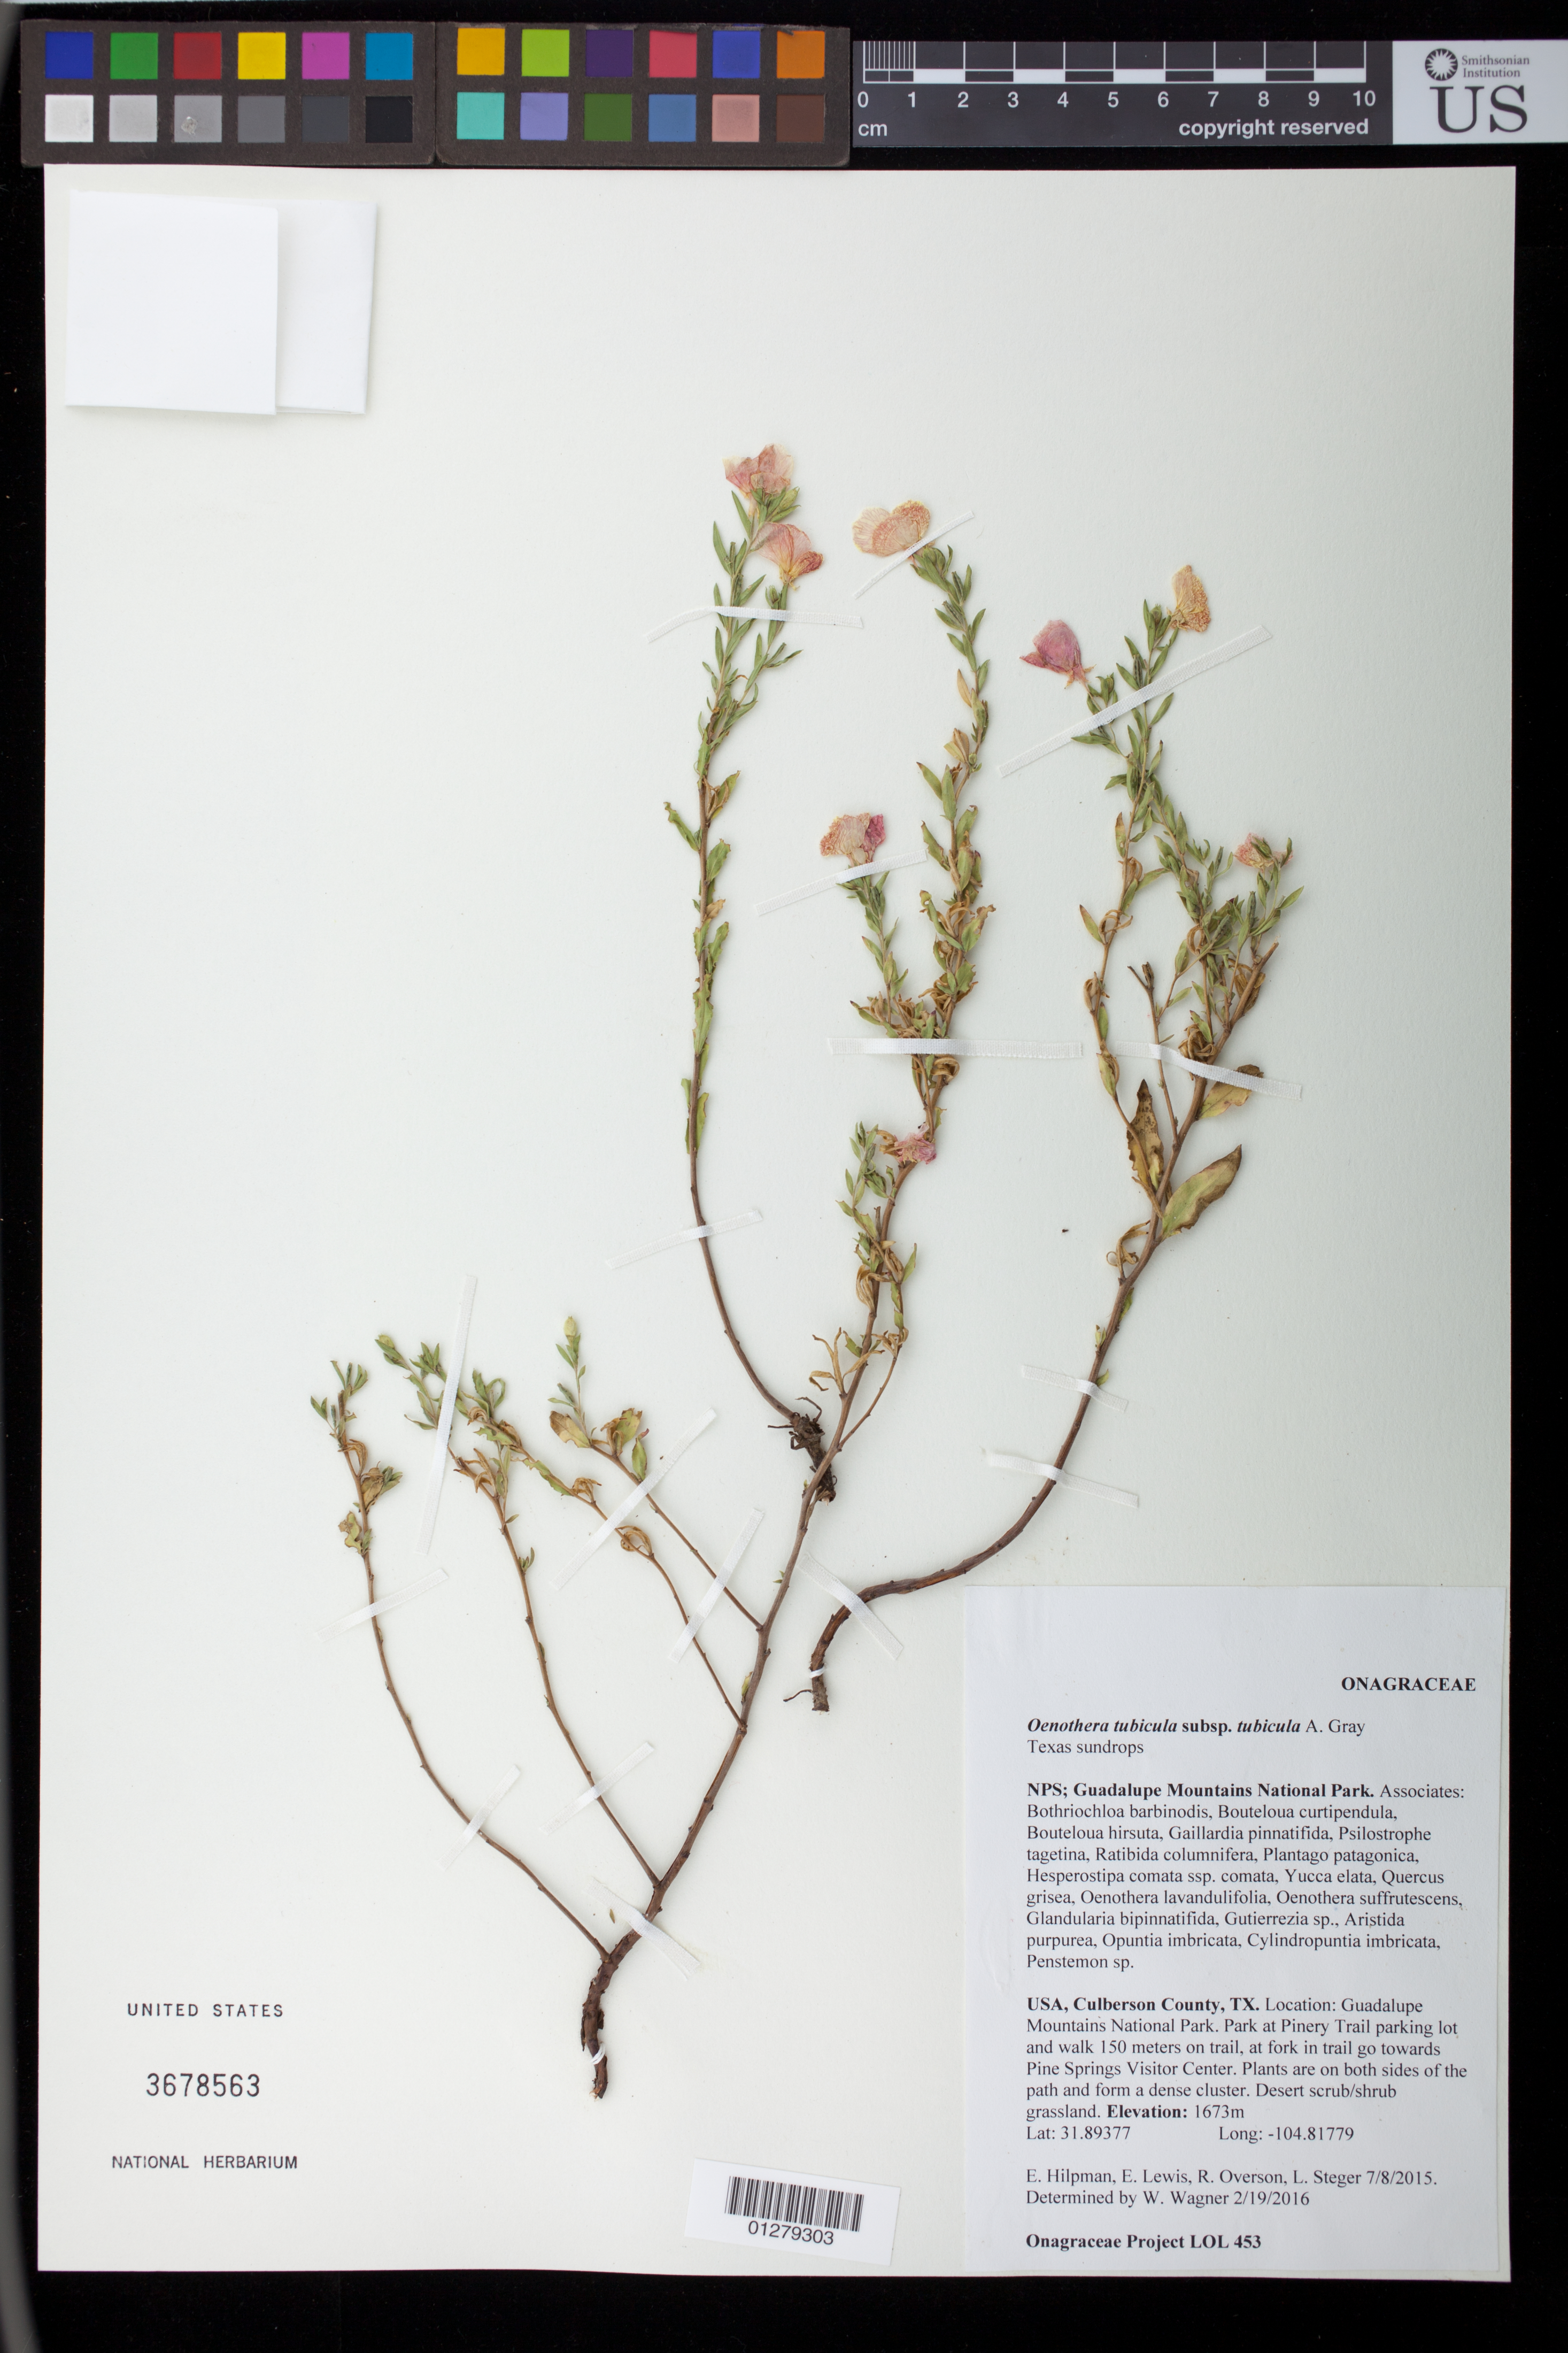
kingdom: Plantae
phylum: Tracheophyta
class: Magnoliopsida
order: Myrtales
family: Onagraceae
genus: Oenothera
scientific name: Oenothera tubicula subsp. tubicula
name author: A. Gray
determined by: Wagner, W. L., (BOT), Smithsonian Institution - National Museum of Natural History (UNITED STATES)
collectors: E. Hilpman, E. Lewis, L. Steger & R. Overson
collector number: LOL 453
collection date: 2015-07-08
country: United States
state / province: Texas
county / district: Culberson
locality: Guadalupe Mountains National Park. Park at Pinery Trail parking lot (31.89318, -104.81699) and walk about 150 metes on the trail - at fork in trail, don't go towards Butterfield ruins, go towards Pine Springs Visitor Center. Can camp at site. Plants are on both sides of the path and form a dense cluster.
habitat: Desert scrub/shrub grassland dominated by Hesperostipa comata, Bouteloua curtipendula, Bouteloua hirsuta. Note: Oenothera brachycarpa and O. lavandulifolia are also present.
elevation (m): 1673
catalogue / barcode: US 3678563